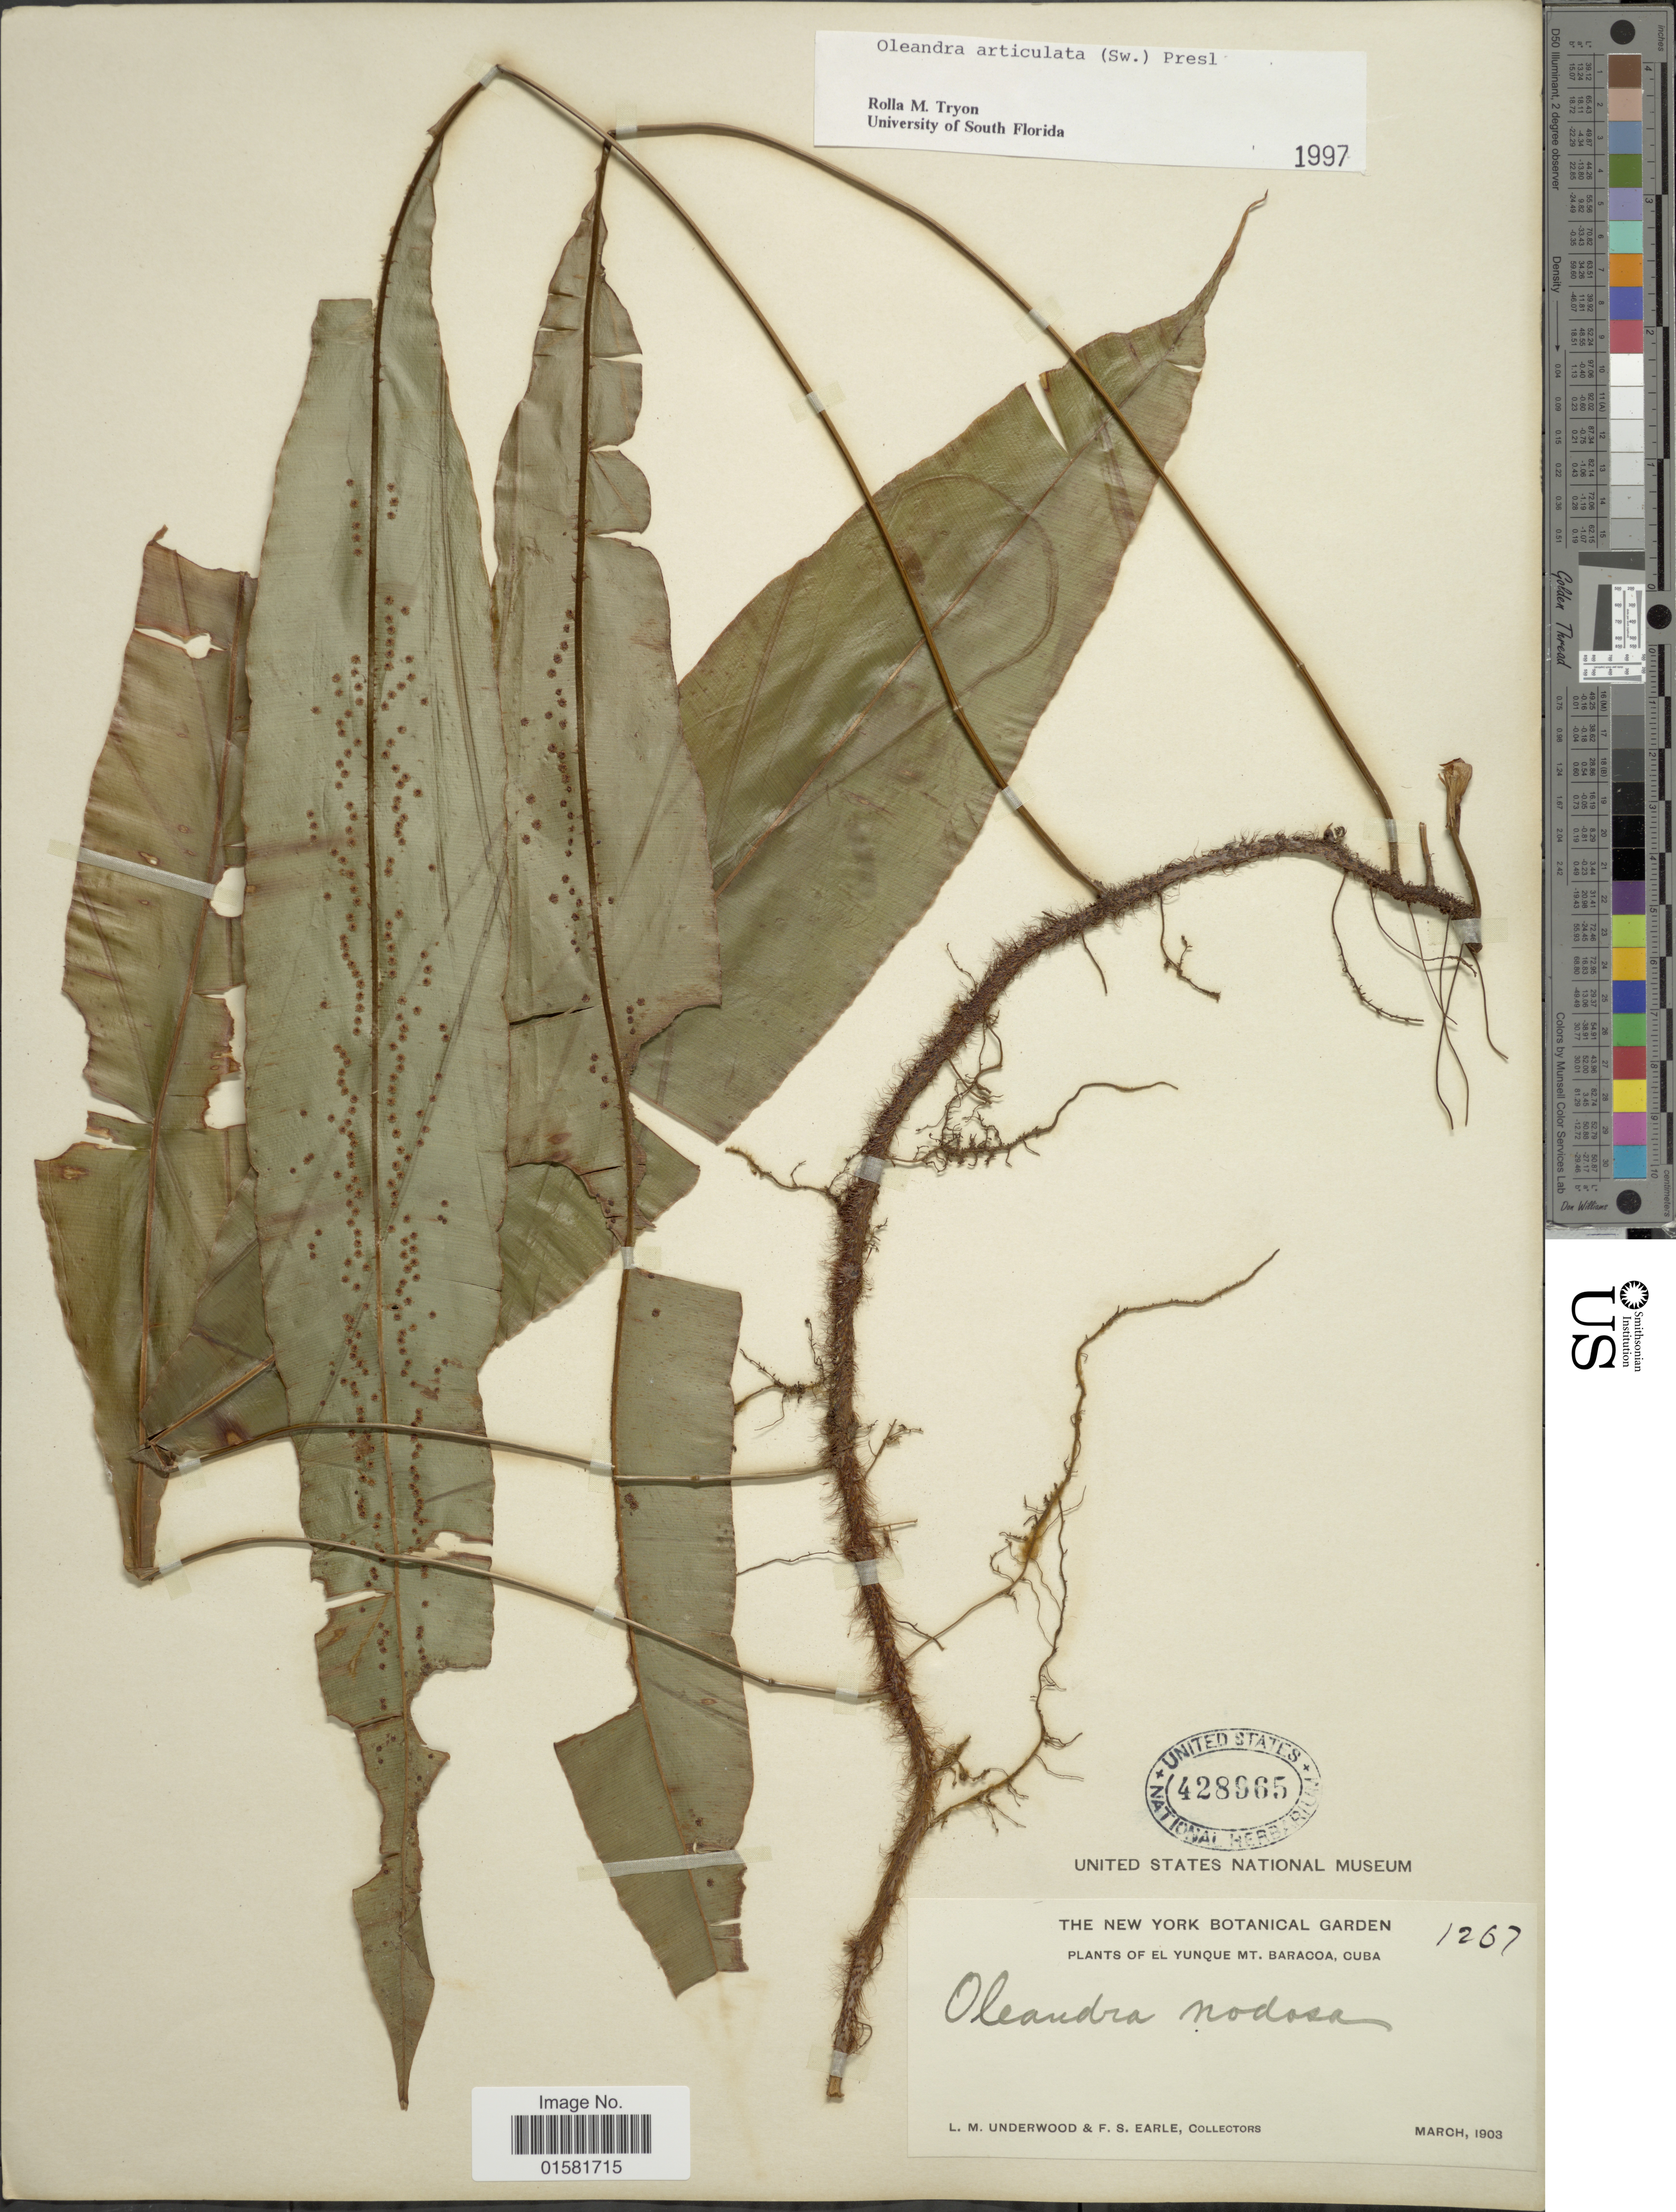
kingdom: Plantae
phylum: Tracheophyta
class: Polypodiopsida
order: Polypodiales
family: Oleandraceae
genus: Oleandra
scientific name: Oleandra articulata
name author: (Sw.) C. Presl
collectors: L. M. Underwood & F. S. Earle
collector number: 1267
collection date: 1903-03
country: Cuba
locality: Cuba, El Yunque Mt. Baracoa, Cuba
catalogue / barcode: US 428965